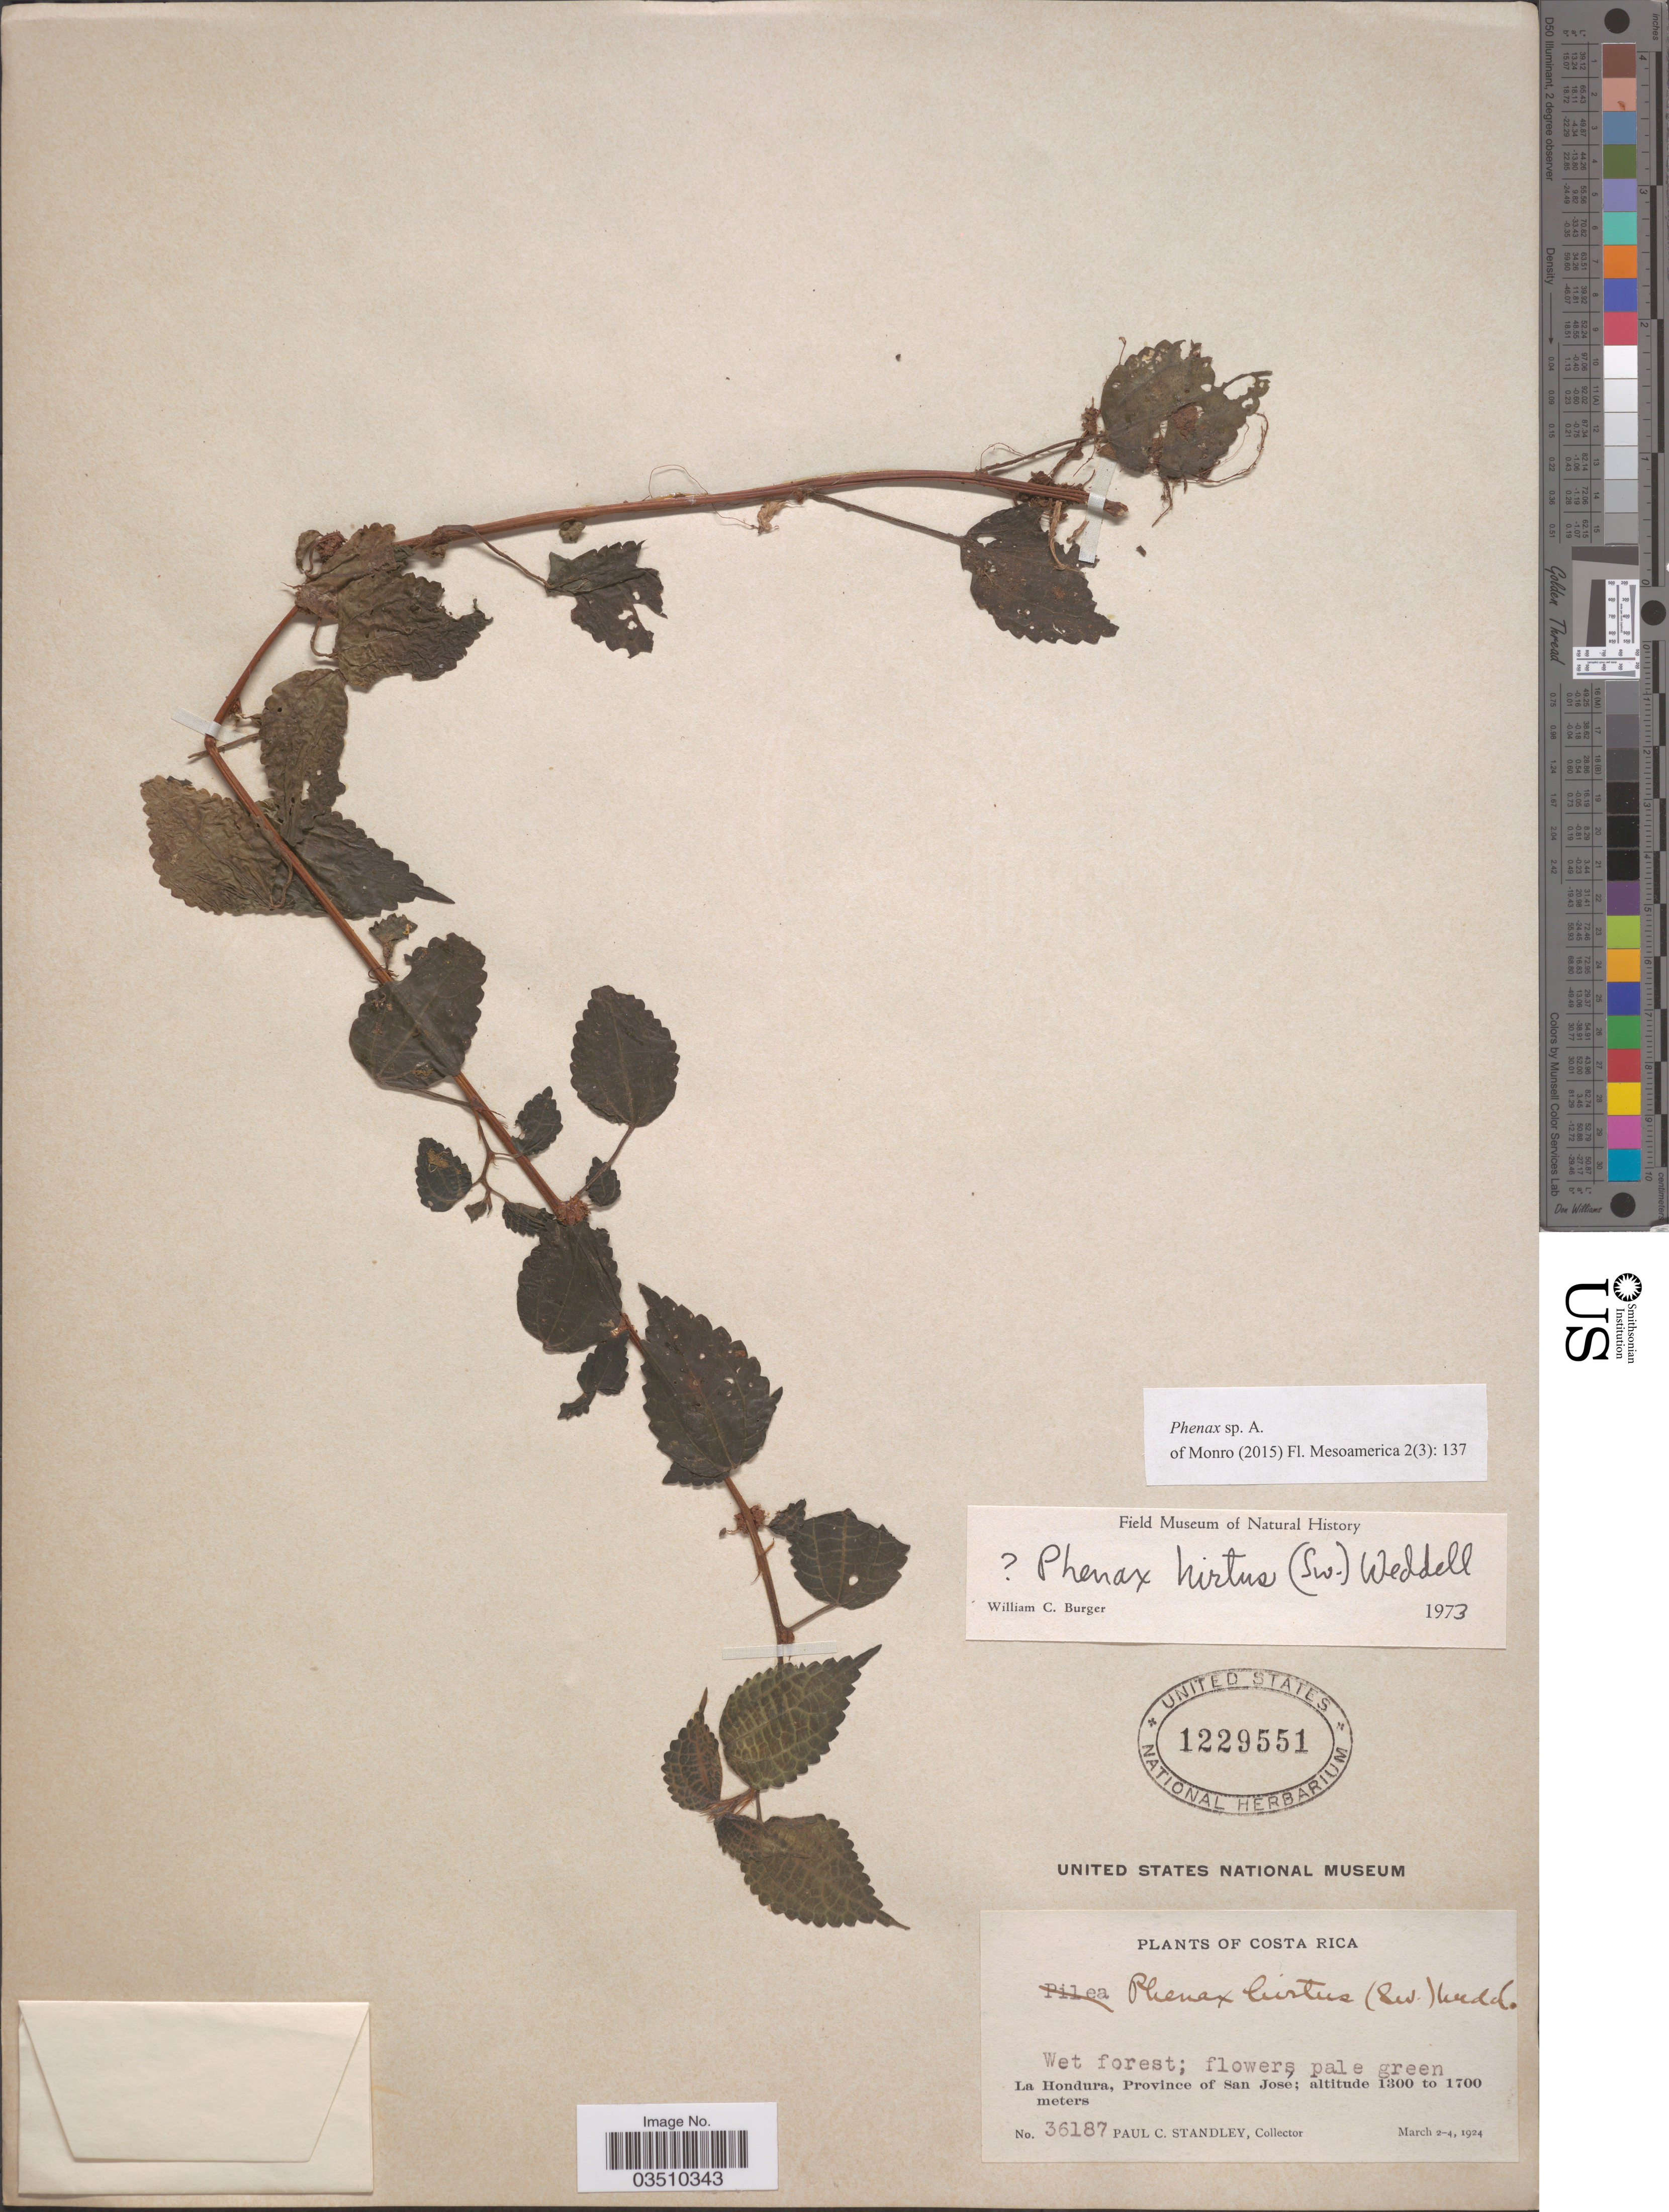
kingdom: Plantae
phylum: Tracheophyta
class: Magnoliopsida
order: Rosales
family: Urticaceae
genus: Phenax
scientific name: Phenax sp.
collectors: P. C. Standley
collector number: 36187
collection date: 1924-03-02/1924-03-04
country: Costa Rica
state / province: San José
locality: La Hondura.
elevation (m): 1300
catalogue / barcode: US 1229551